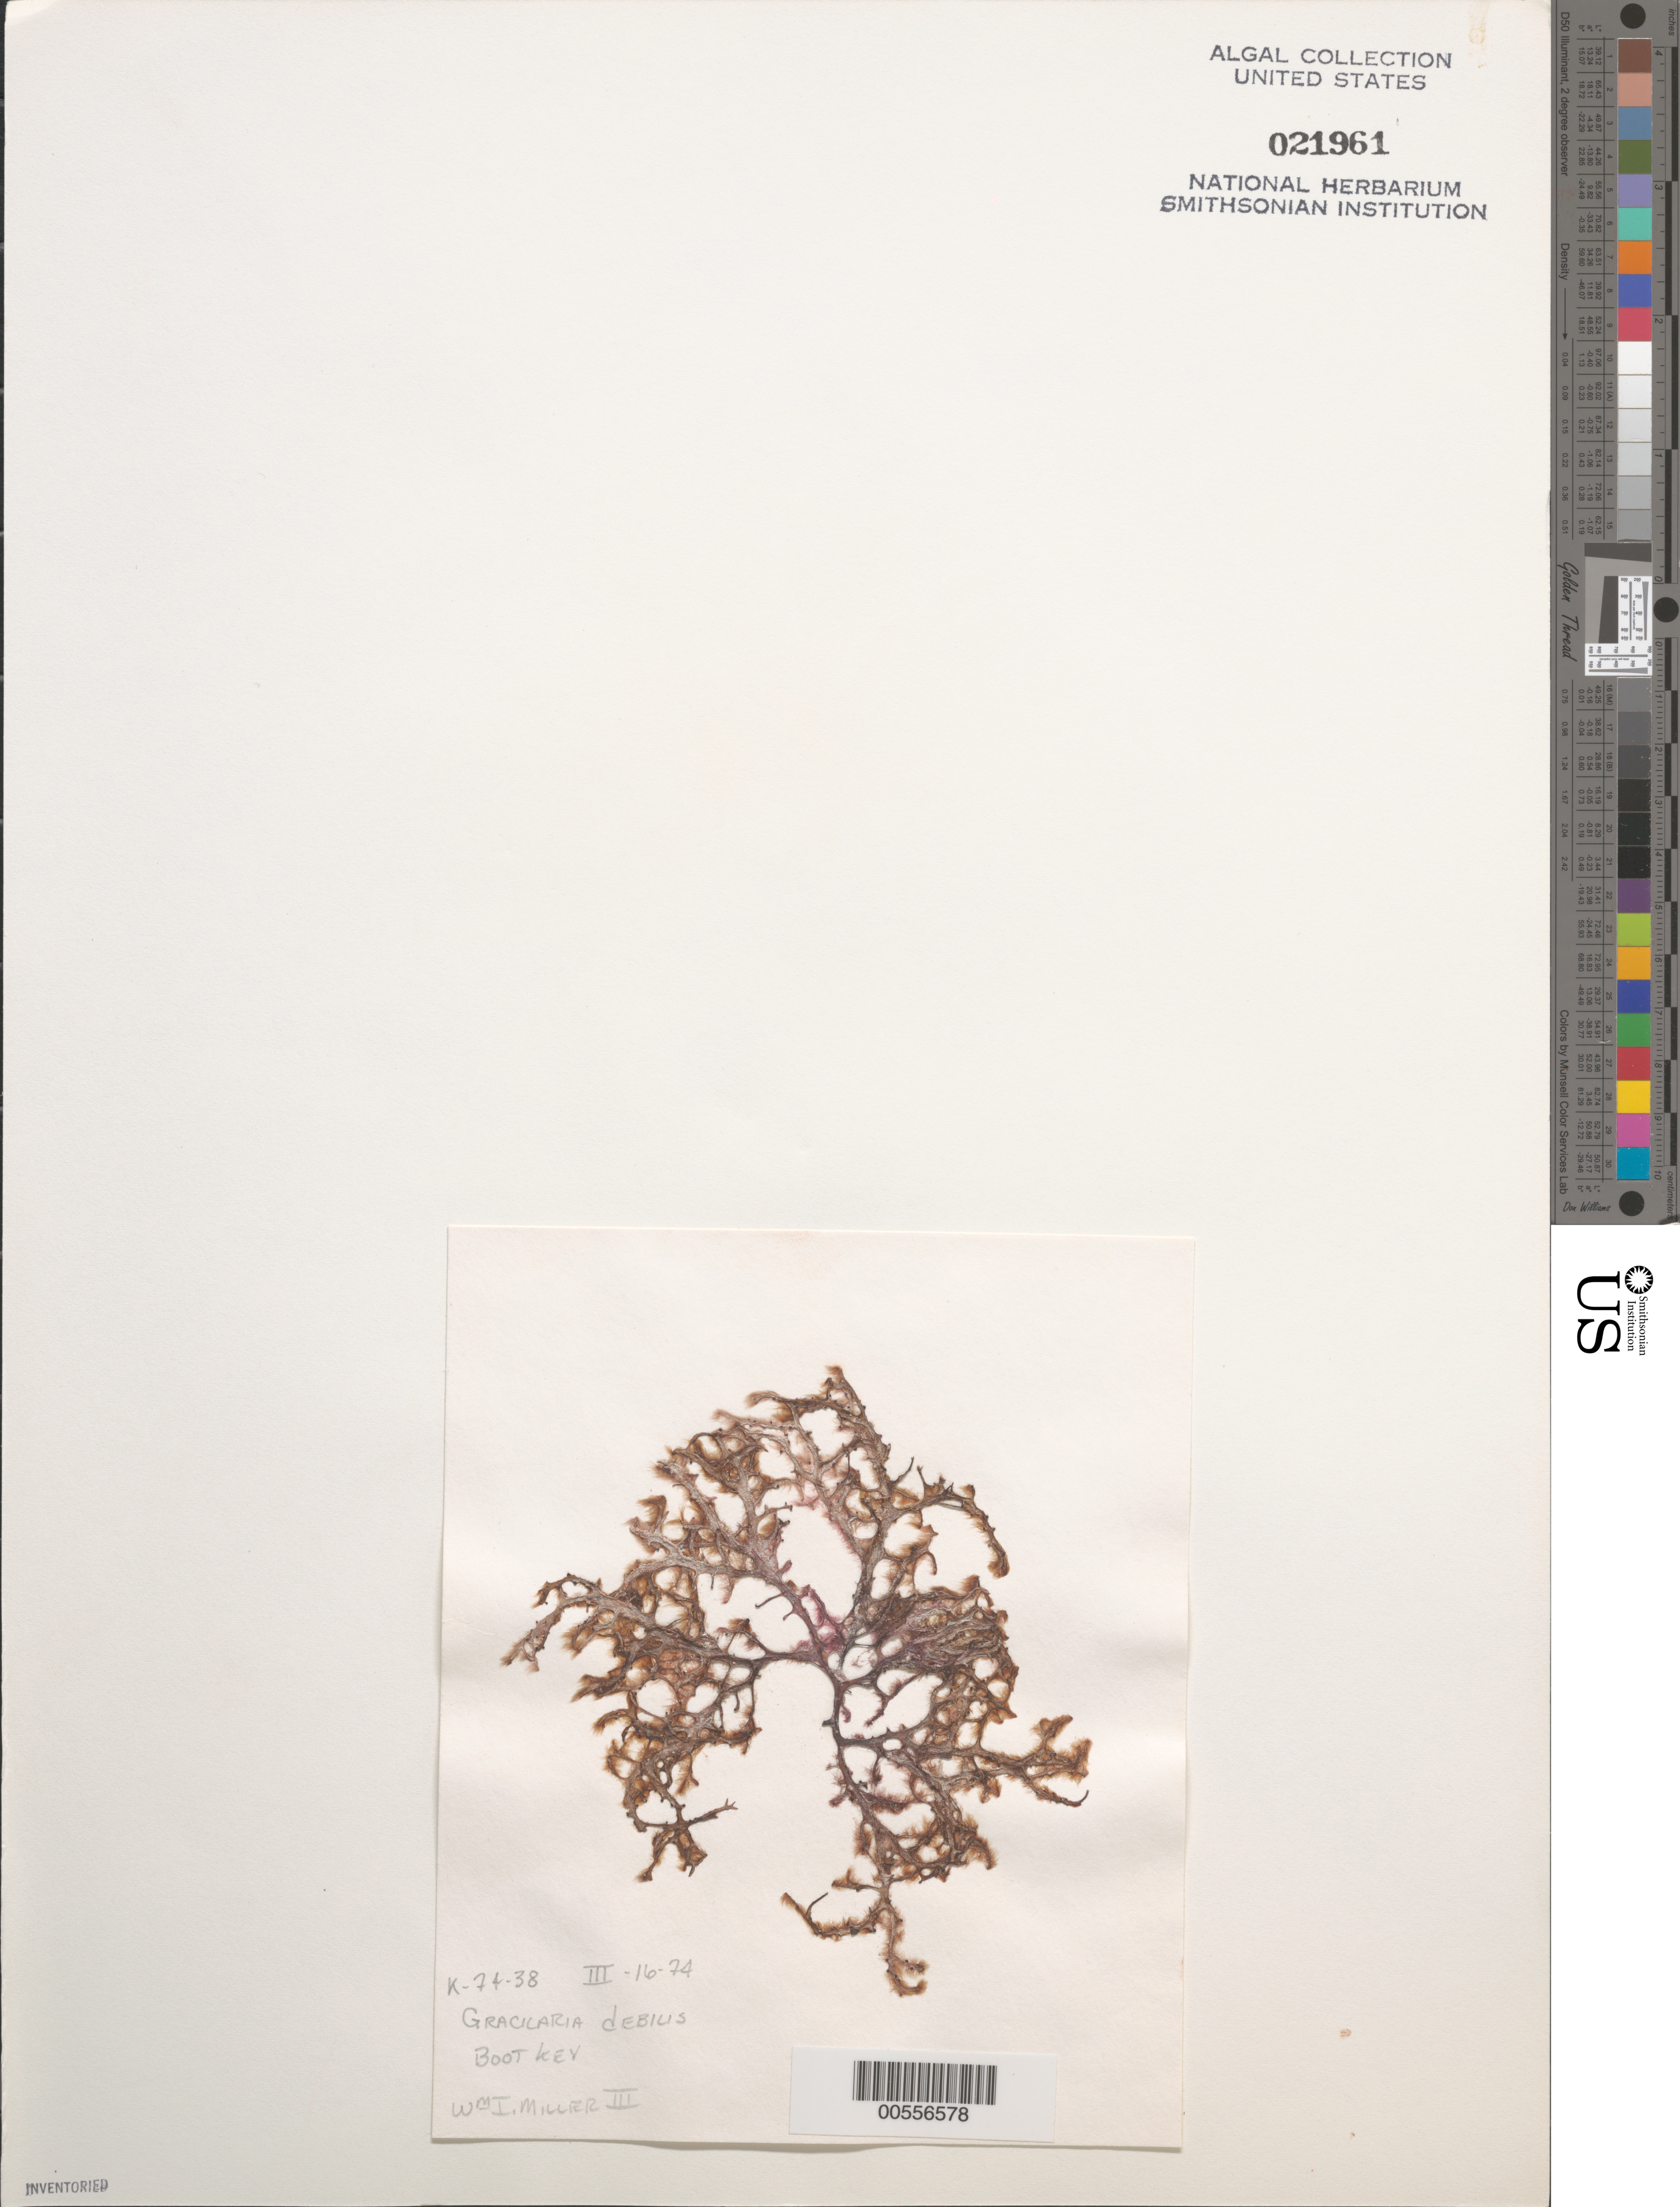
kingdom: Plantae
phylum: Rhodophyta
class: Florideophyceae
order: Gracilariales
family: Gracilariaceae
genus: Gracilaria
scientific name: Gracilaria debilis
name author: (Forssk.) Børgesen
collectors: W. I. Miller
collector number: K-74-38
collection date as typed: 16 Mar 1974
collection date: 1974-03-16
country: United States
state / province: Florida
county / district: Monroe County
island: Boot Key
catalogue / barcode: US 21961